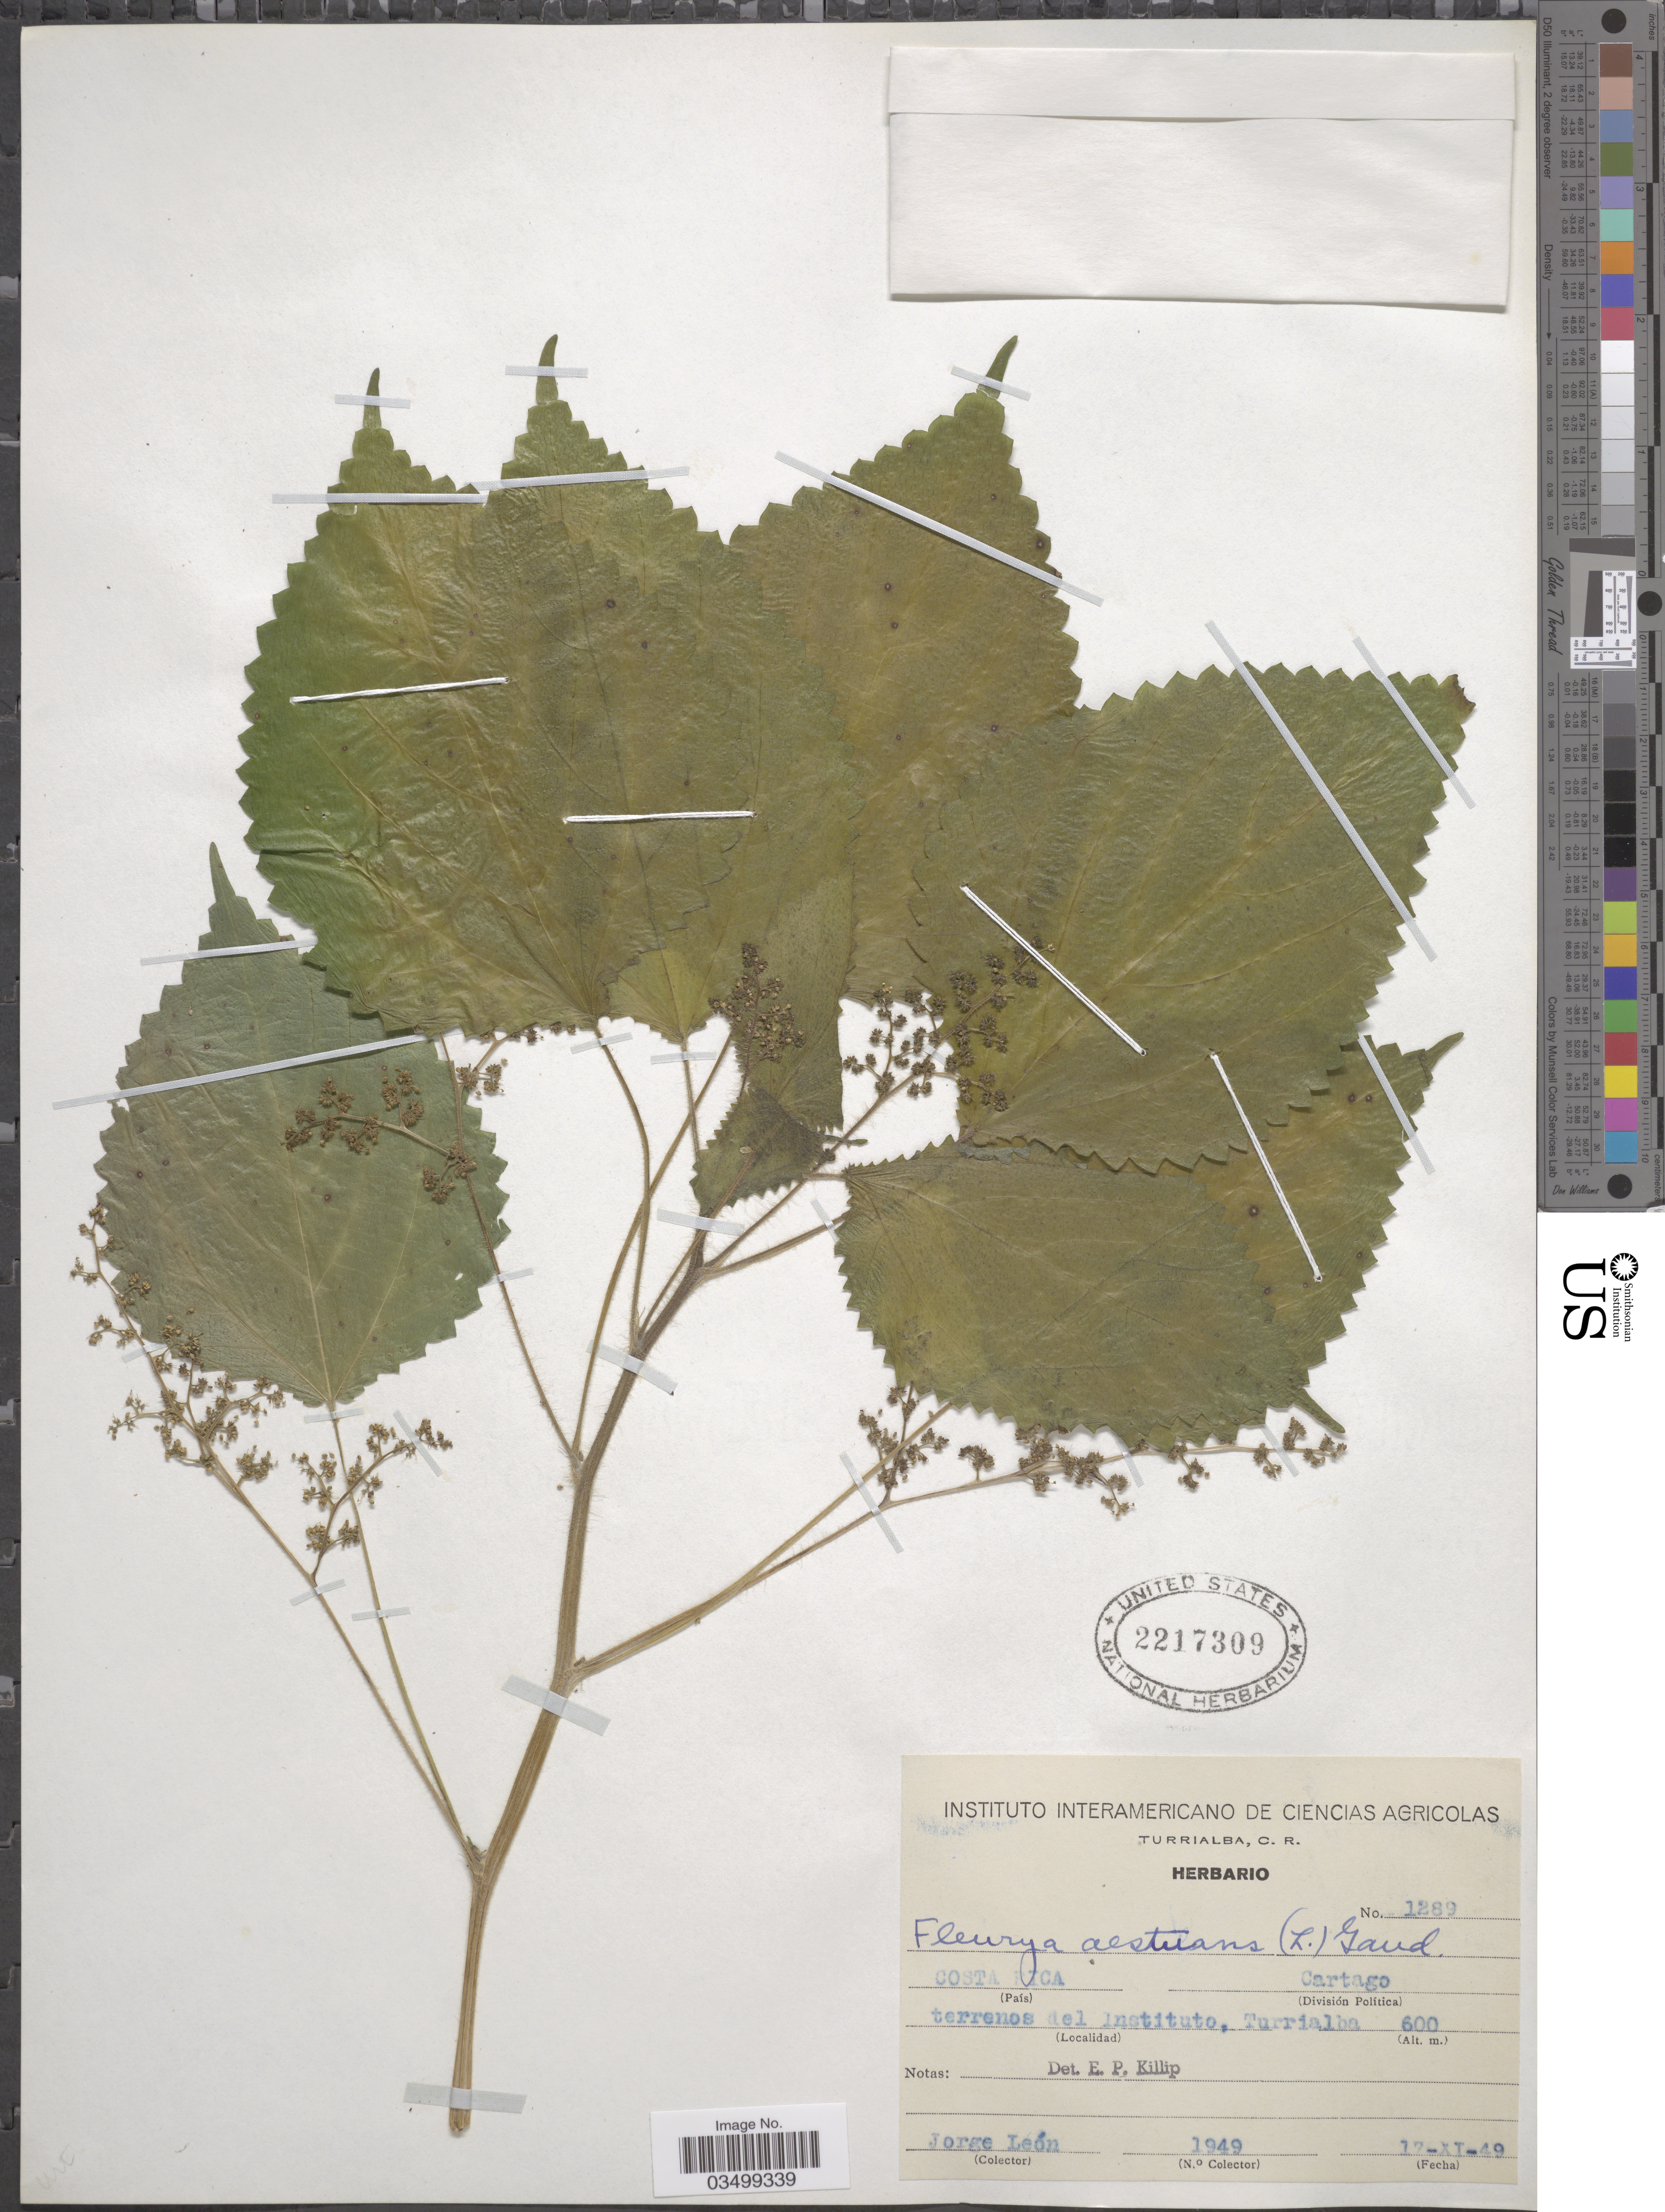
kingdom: Plantae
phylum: Tracheophyta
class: Magnoliopsida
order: Rosales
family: Urticaceae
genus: Laportea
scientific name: Laportea aestuans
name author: (L.) Chew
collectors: J. León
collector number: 1289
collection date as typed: Transcribed d/m/y: 17/11/49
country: Costa Rica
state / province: Cartago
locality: Terrenos del instituto, Turrialba.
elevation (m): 600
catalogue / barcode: US 2217309